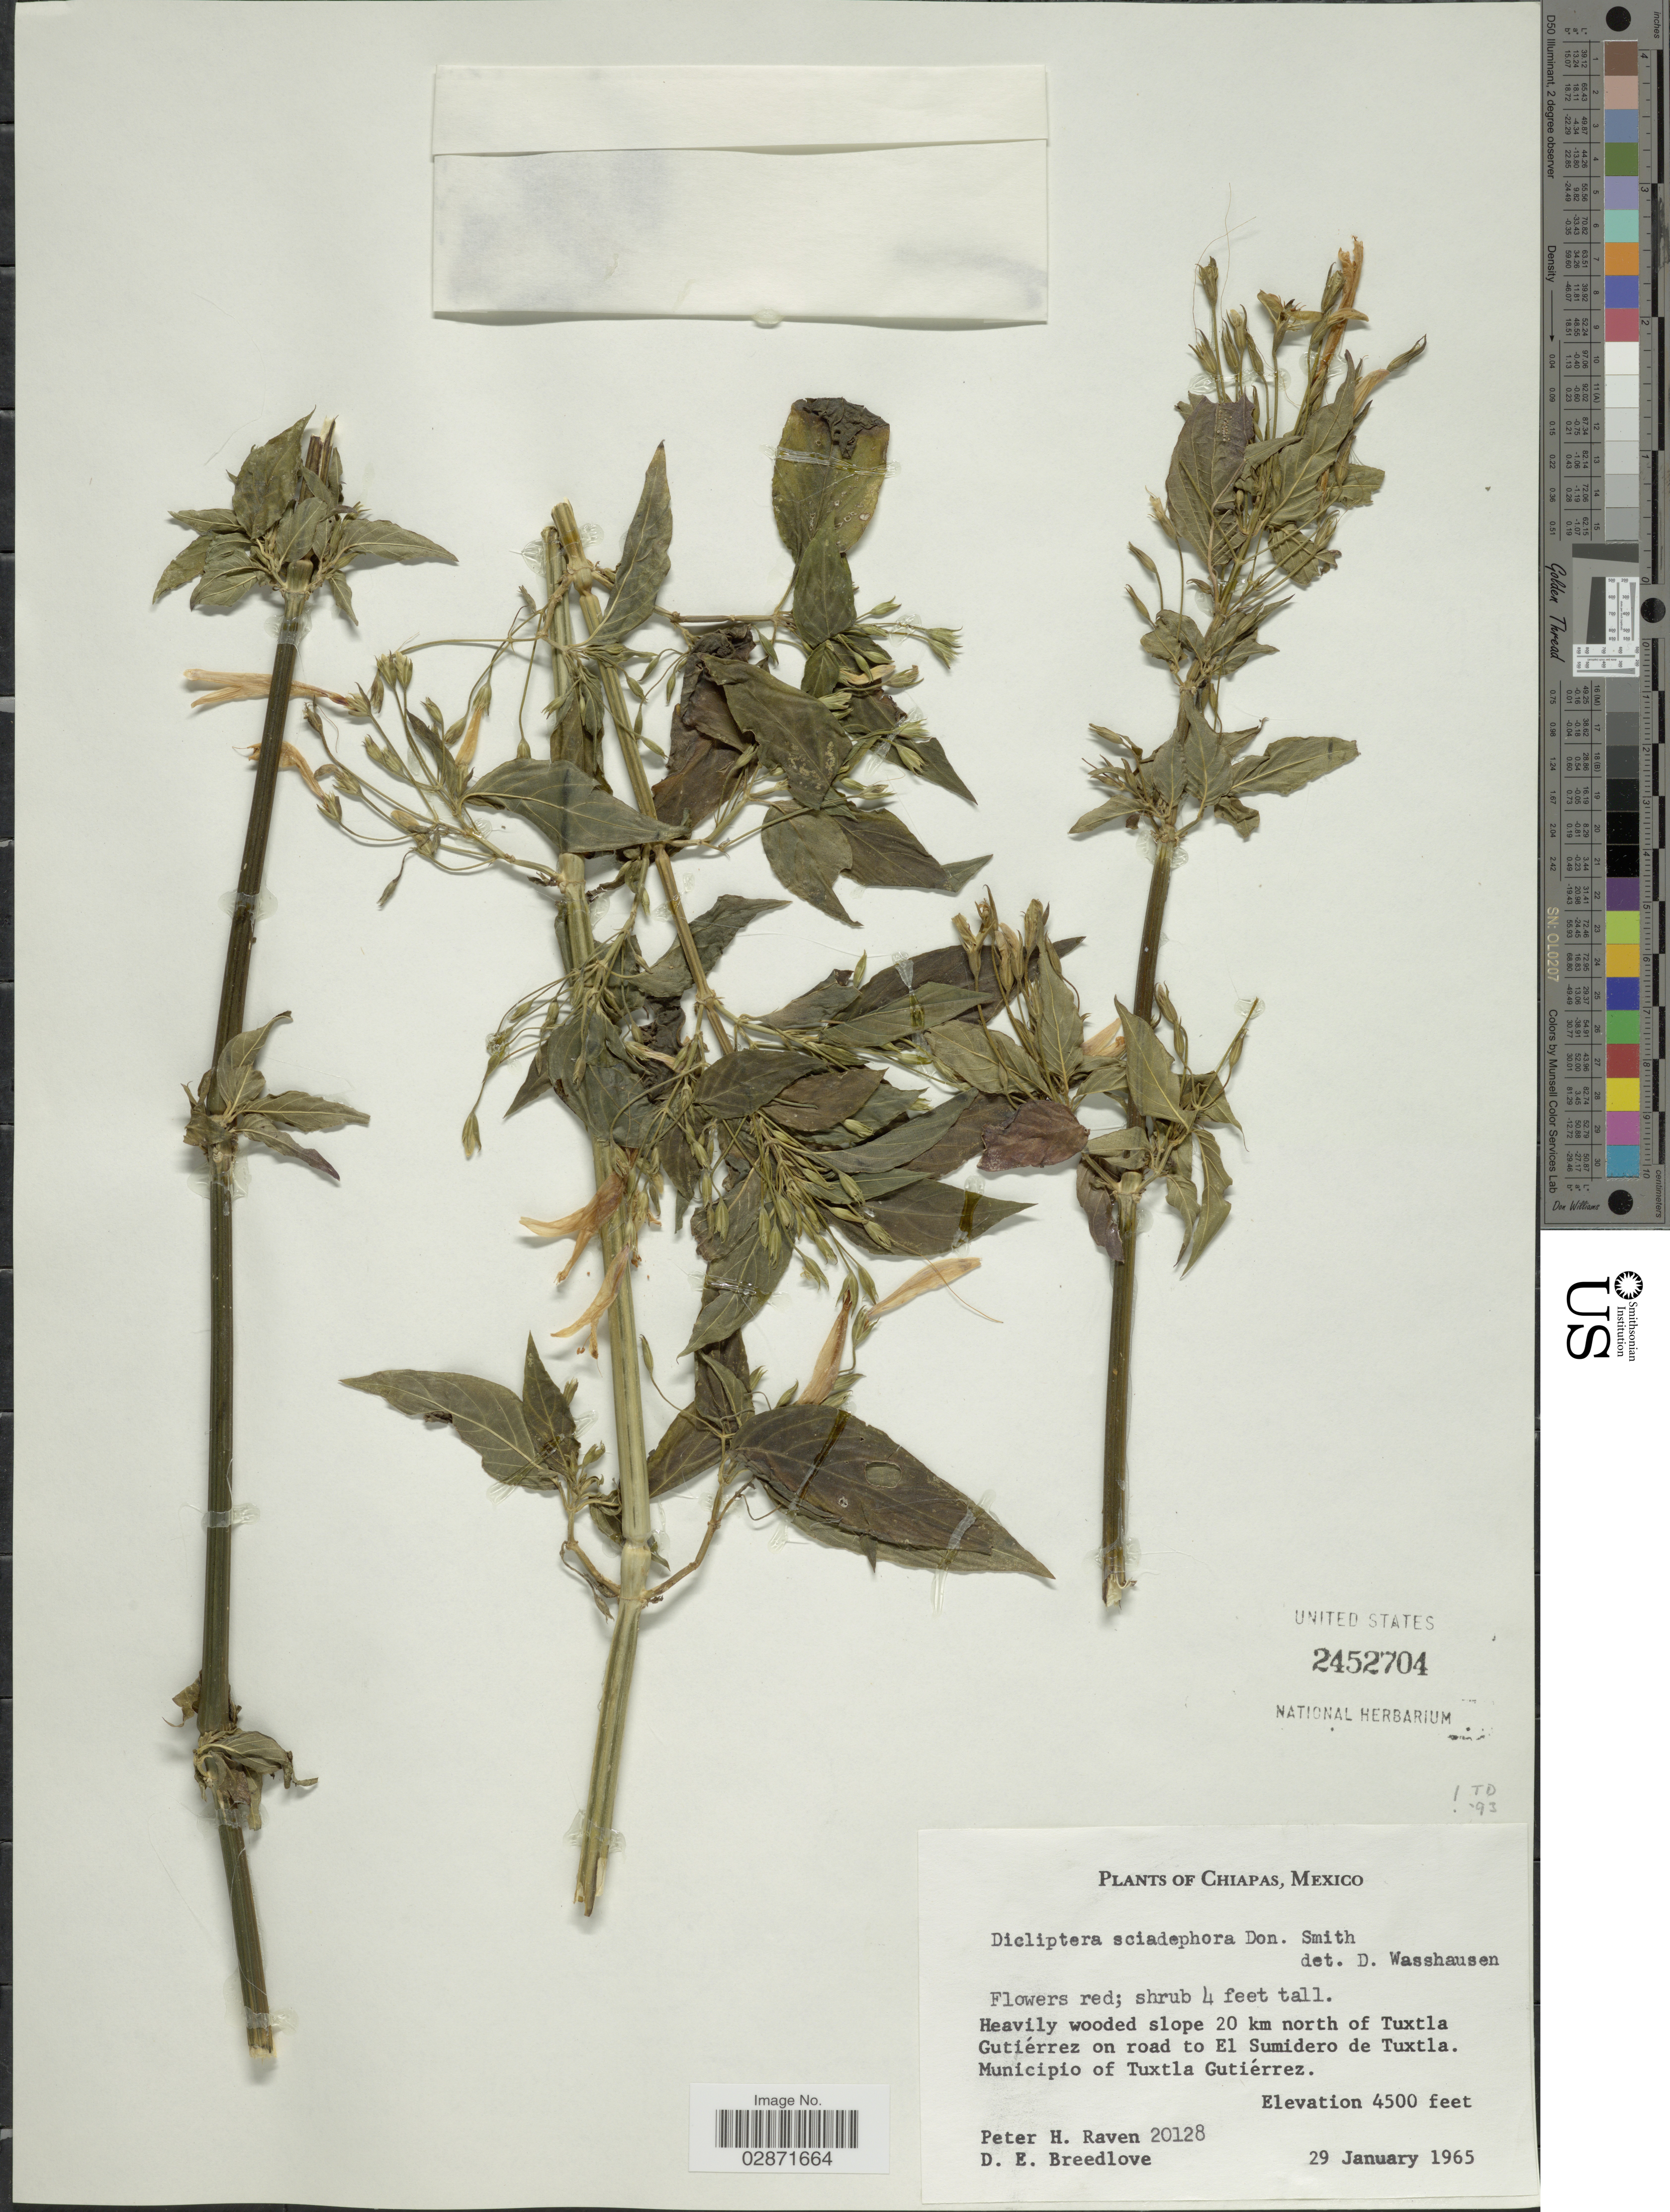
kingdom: Plantae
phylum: Tracheophyta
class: Magnoliopsida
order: Lamiales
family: Acanthaceae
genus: Dicliptera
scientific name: Dicliptera sciadephora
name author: Donn. Sm.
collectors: P. Raven & D. E. Breedlove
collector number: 20128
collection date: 1965-01-29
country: Mexico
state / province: Chiapas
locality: Heavily wooded slope 20 km north of Tuxtla Gutiérrez on road El Sumidero de Tuxtla, Municipio of Tuxtla Gutiérrez.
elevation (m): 1372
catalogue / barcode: US 2452704